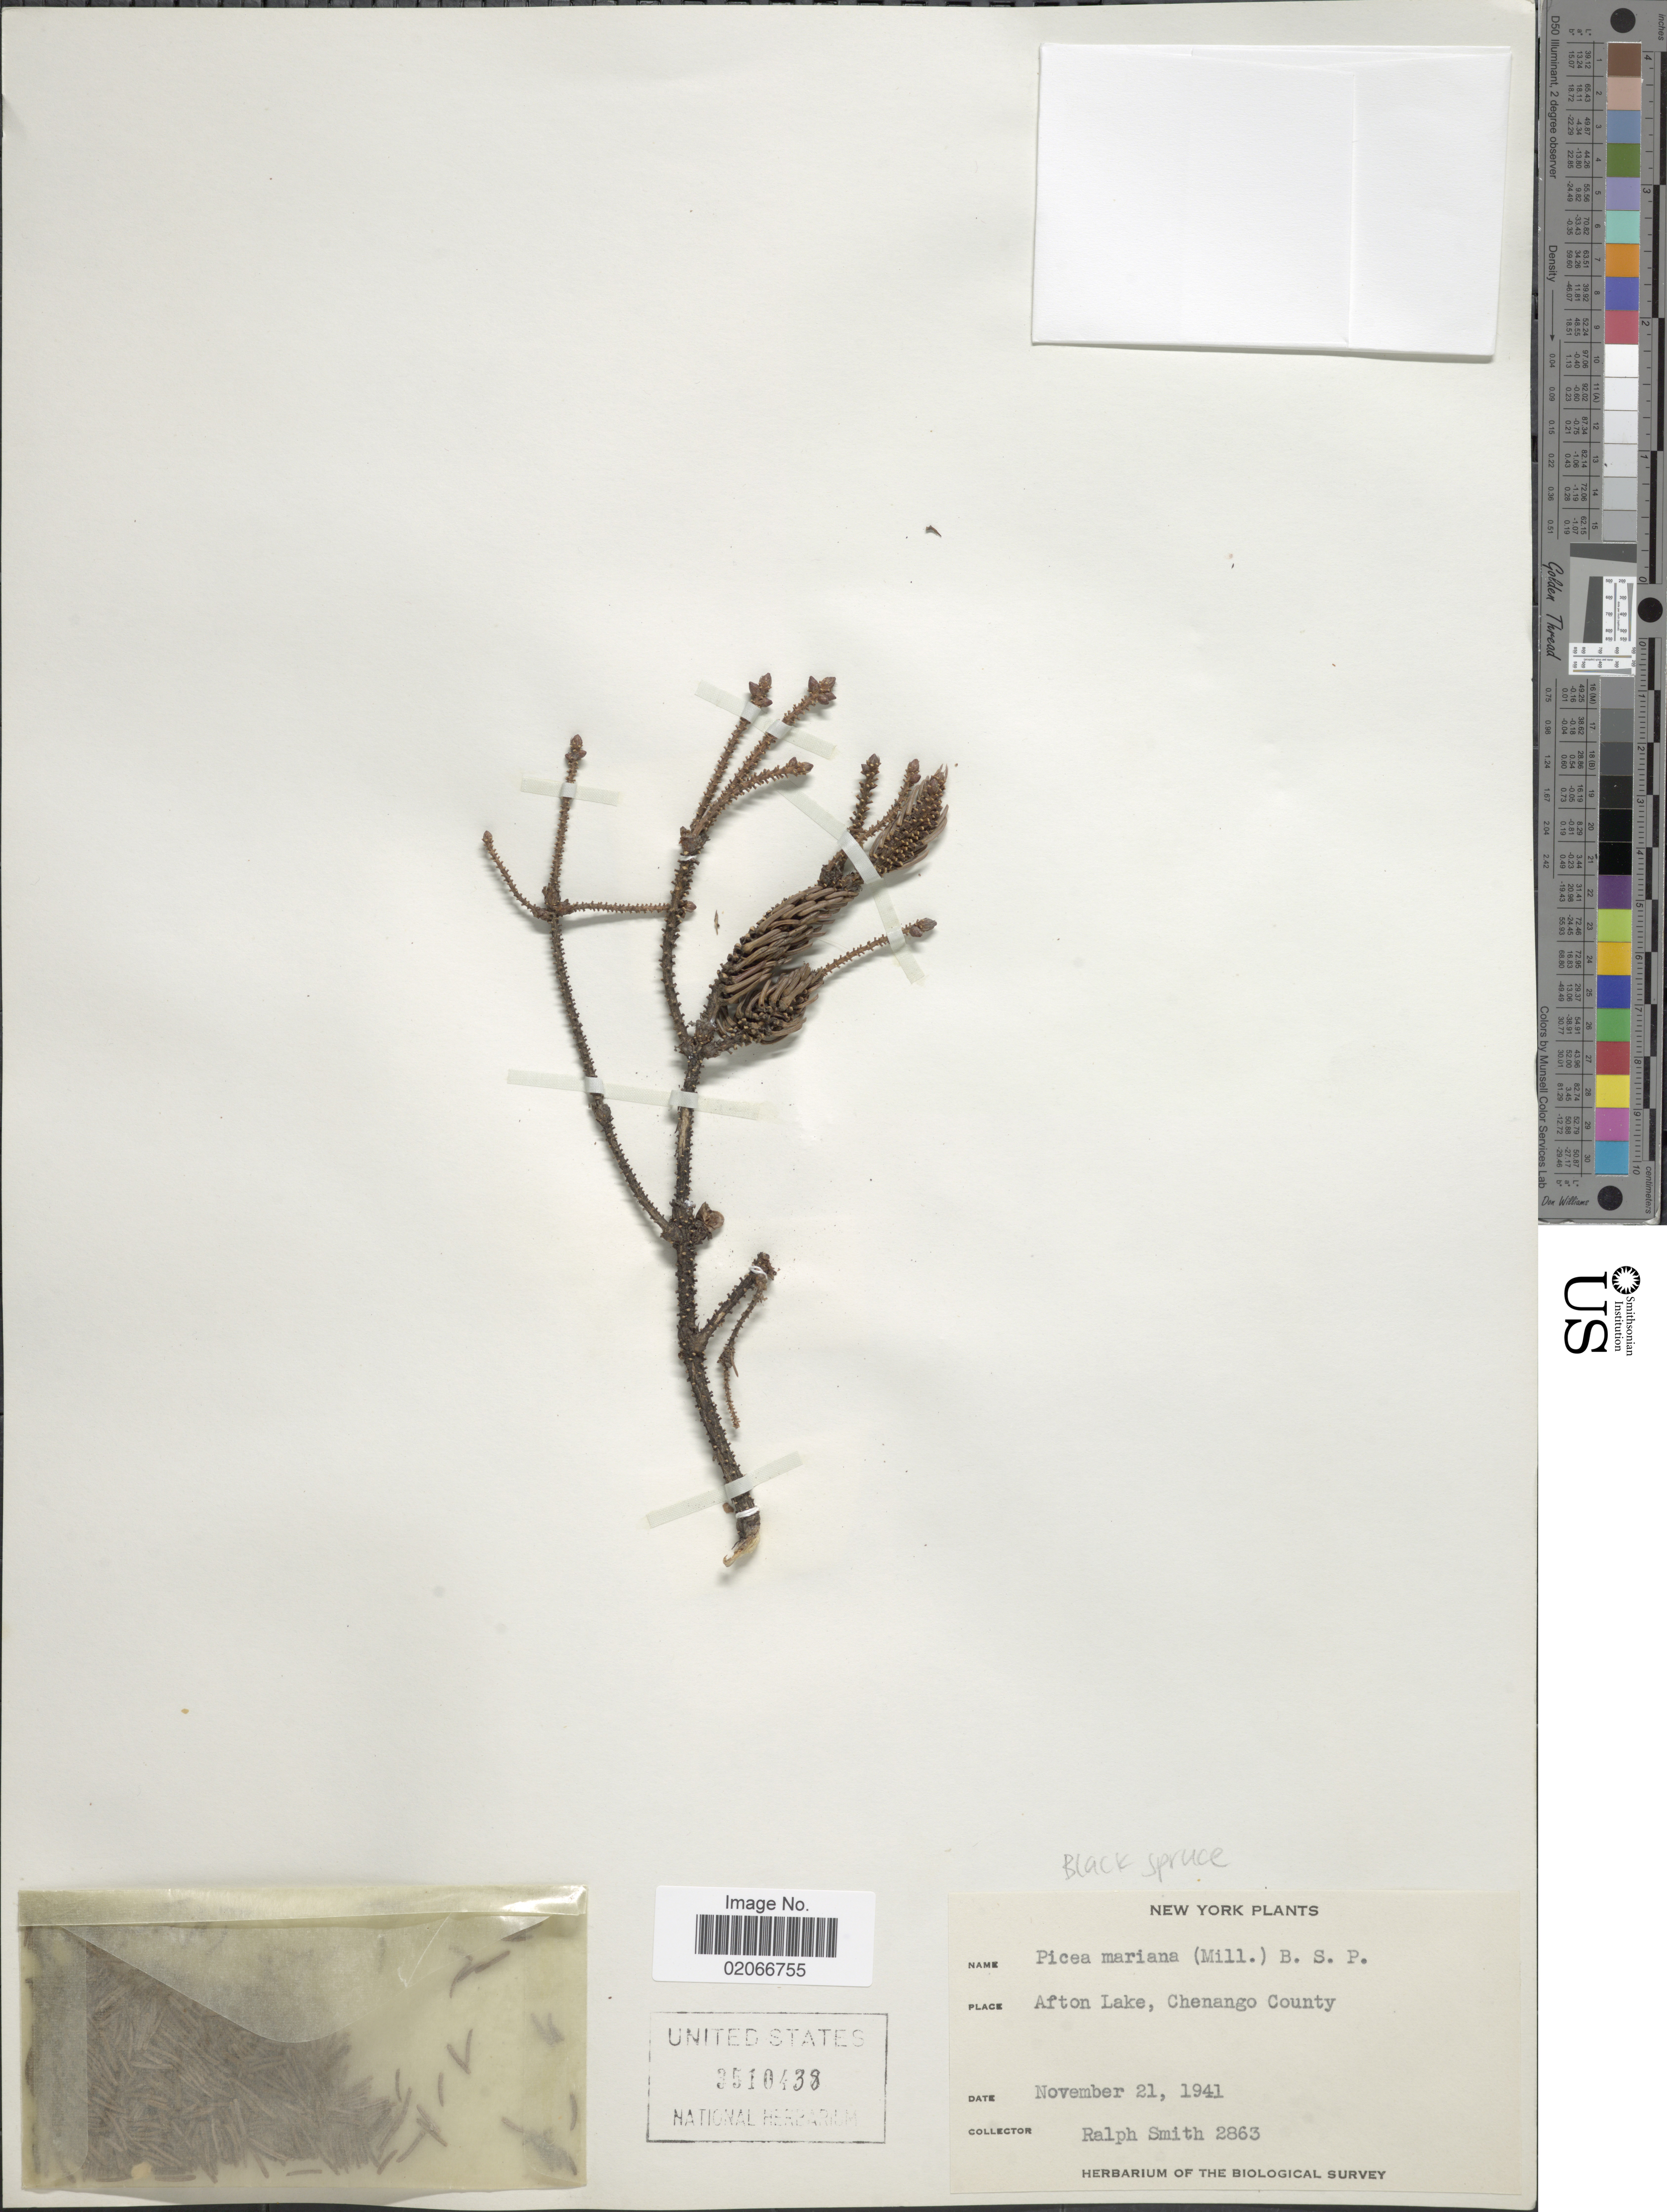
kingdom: Plantae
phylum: Tracheophyta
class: Pinopsida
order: Pinales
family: Pinaceae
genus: Picea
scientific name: Picea pungens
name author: Engelm.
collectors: R. E. Smith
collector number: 2863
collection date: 1941-11-21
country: United States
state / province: New York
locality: Afton Lake, Chenango County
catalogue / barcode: US 3510438